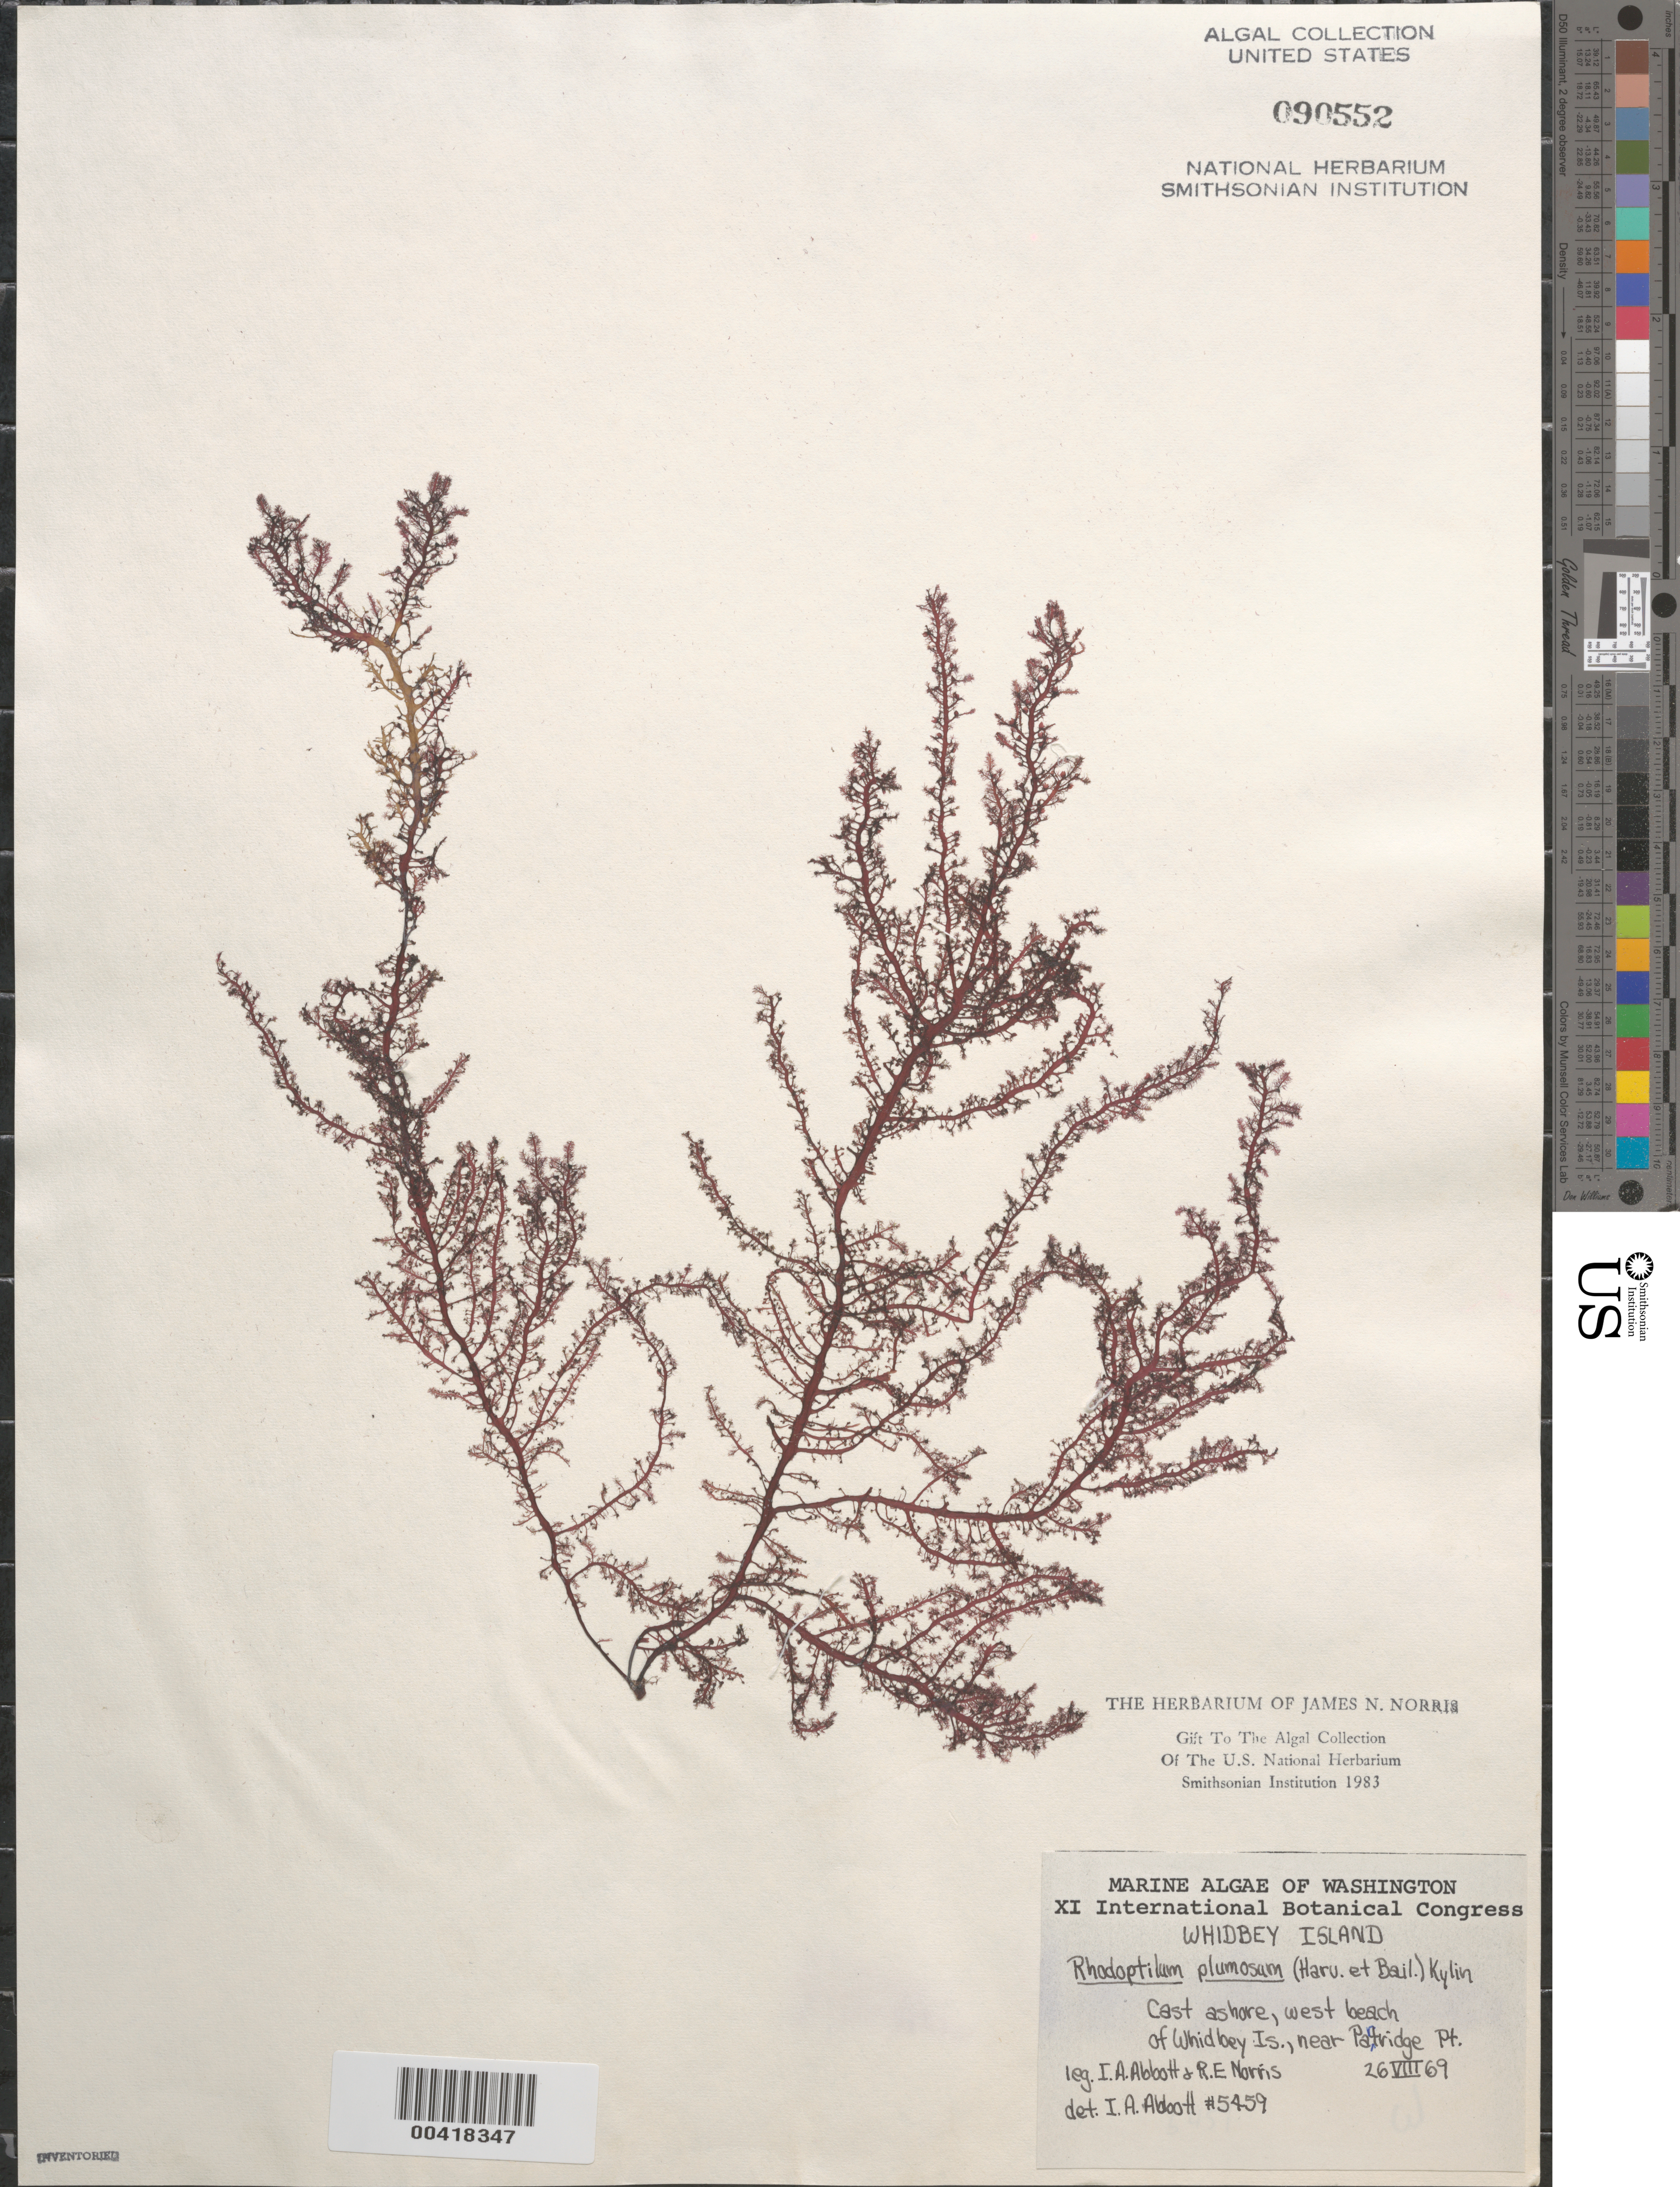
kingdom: Plantae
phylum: Rhodophyta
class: Florideophyceae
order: Ceramiales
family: Dasyaceae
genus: Rhodoptilum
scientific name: Rhodoptilum plumosum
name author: (Harv. & Bail.) Kylin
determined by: Abbott, Isabella A.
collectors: I. A. Abbott & R. E. Norris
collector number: IAA 5459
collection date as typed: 26 Aug 1969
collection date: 1969-08-26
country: United States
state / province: Washington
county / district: Island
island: Whidbey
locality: West Beach near Partridge Point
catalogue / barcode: US 90552